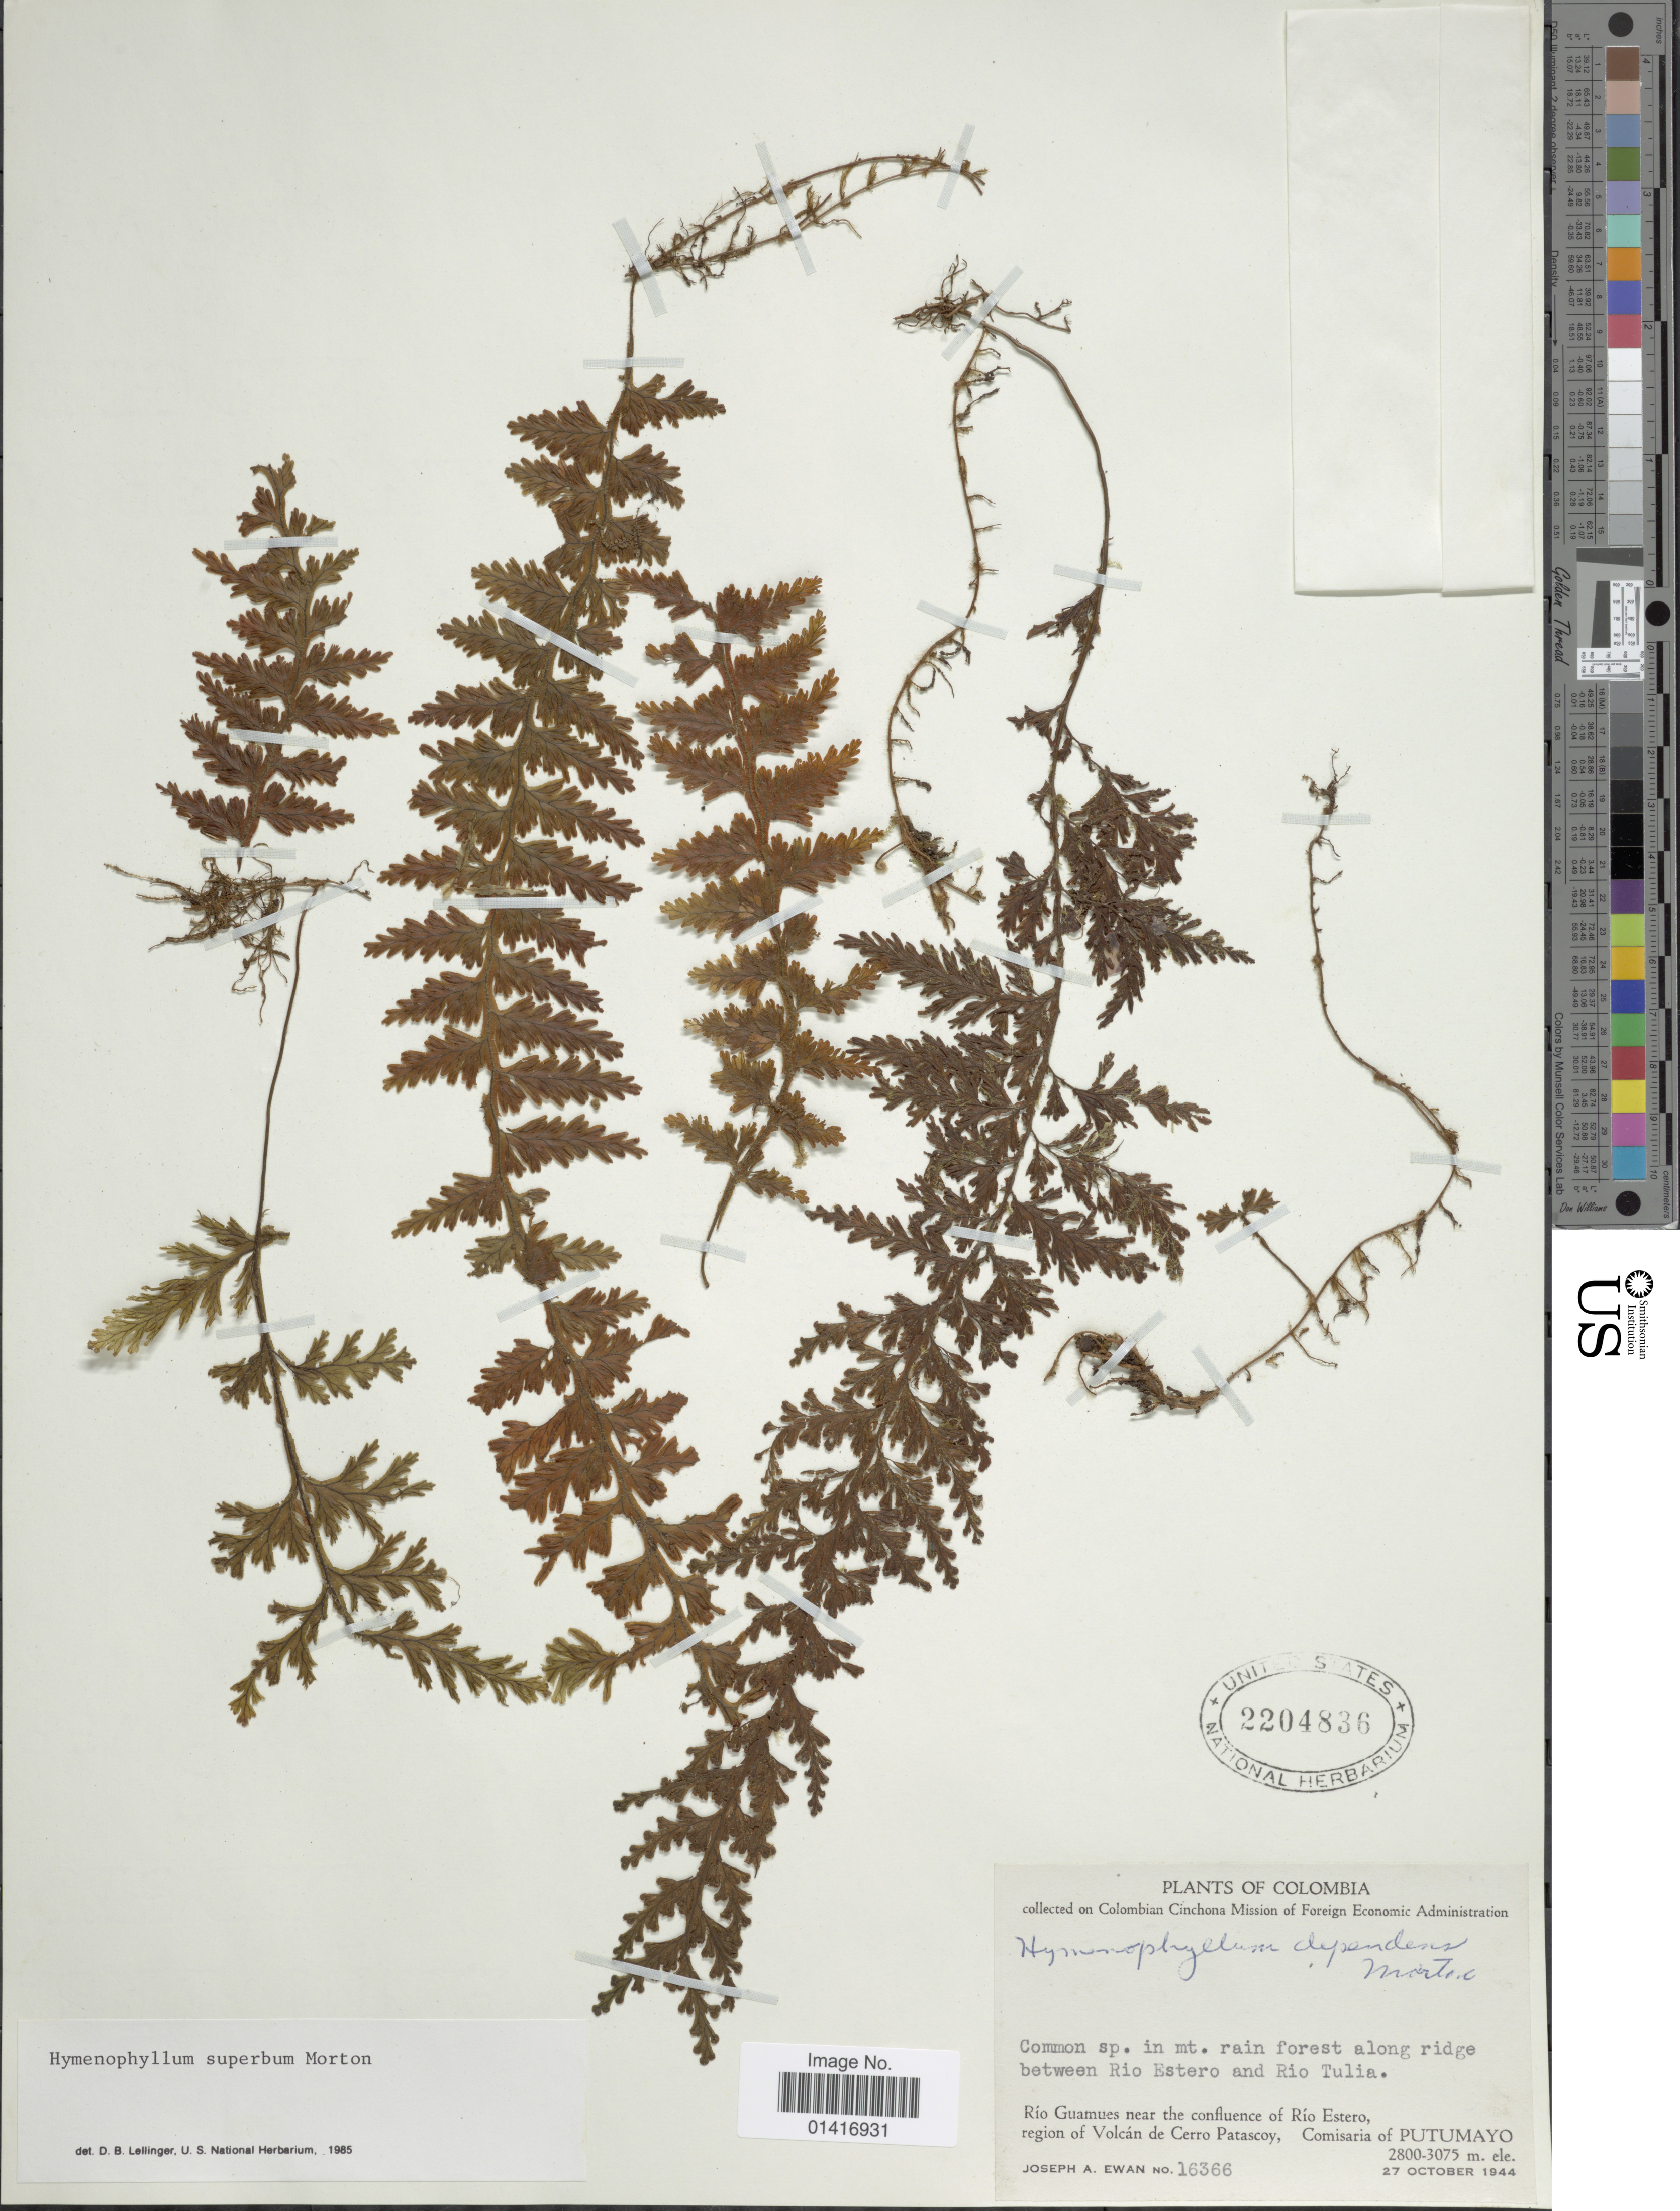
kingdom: Plantae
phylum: Tracheophyta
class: Polypodiopsida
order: Hymenophyllales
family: Hymenophyllaceae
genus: Hymenophyllum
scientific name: Hymenophyllum superbum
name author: C.V. Morton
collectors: J. A. Ewan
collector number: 16366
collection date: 1944-10-27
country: Colombia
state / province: Putumayo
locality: Along ridge between Rio Estero and Rio Tulia. Río Guamues near the confluence of Río Estero, region of Volcán de Cerro Patascoy, Comisaria of Putumayo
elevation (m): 2800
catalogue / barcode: US 2204836